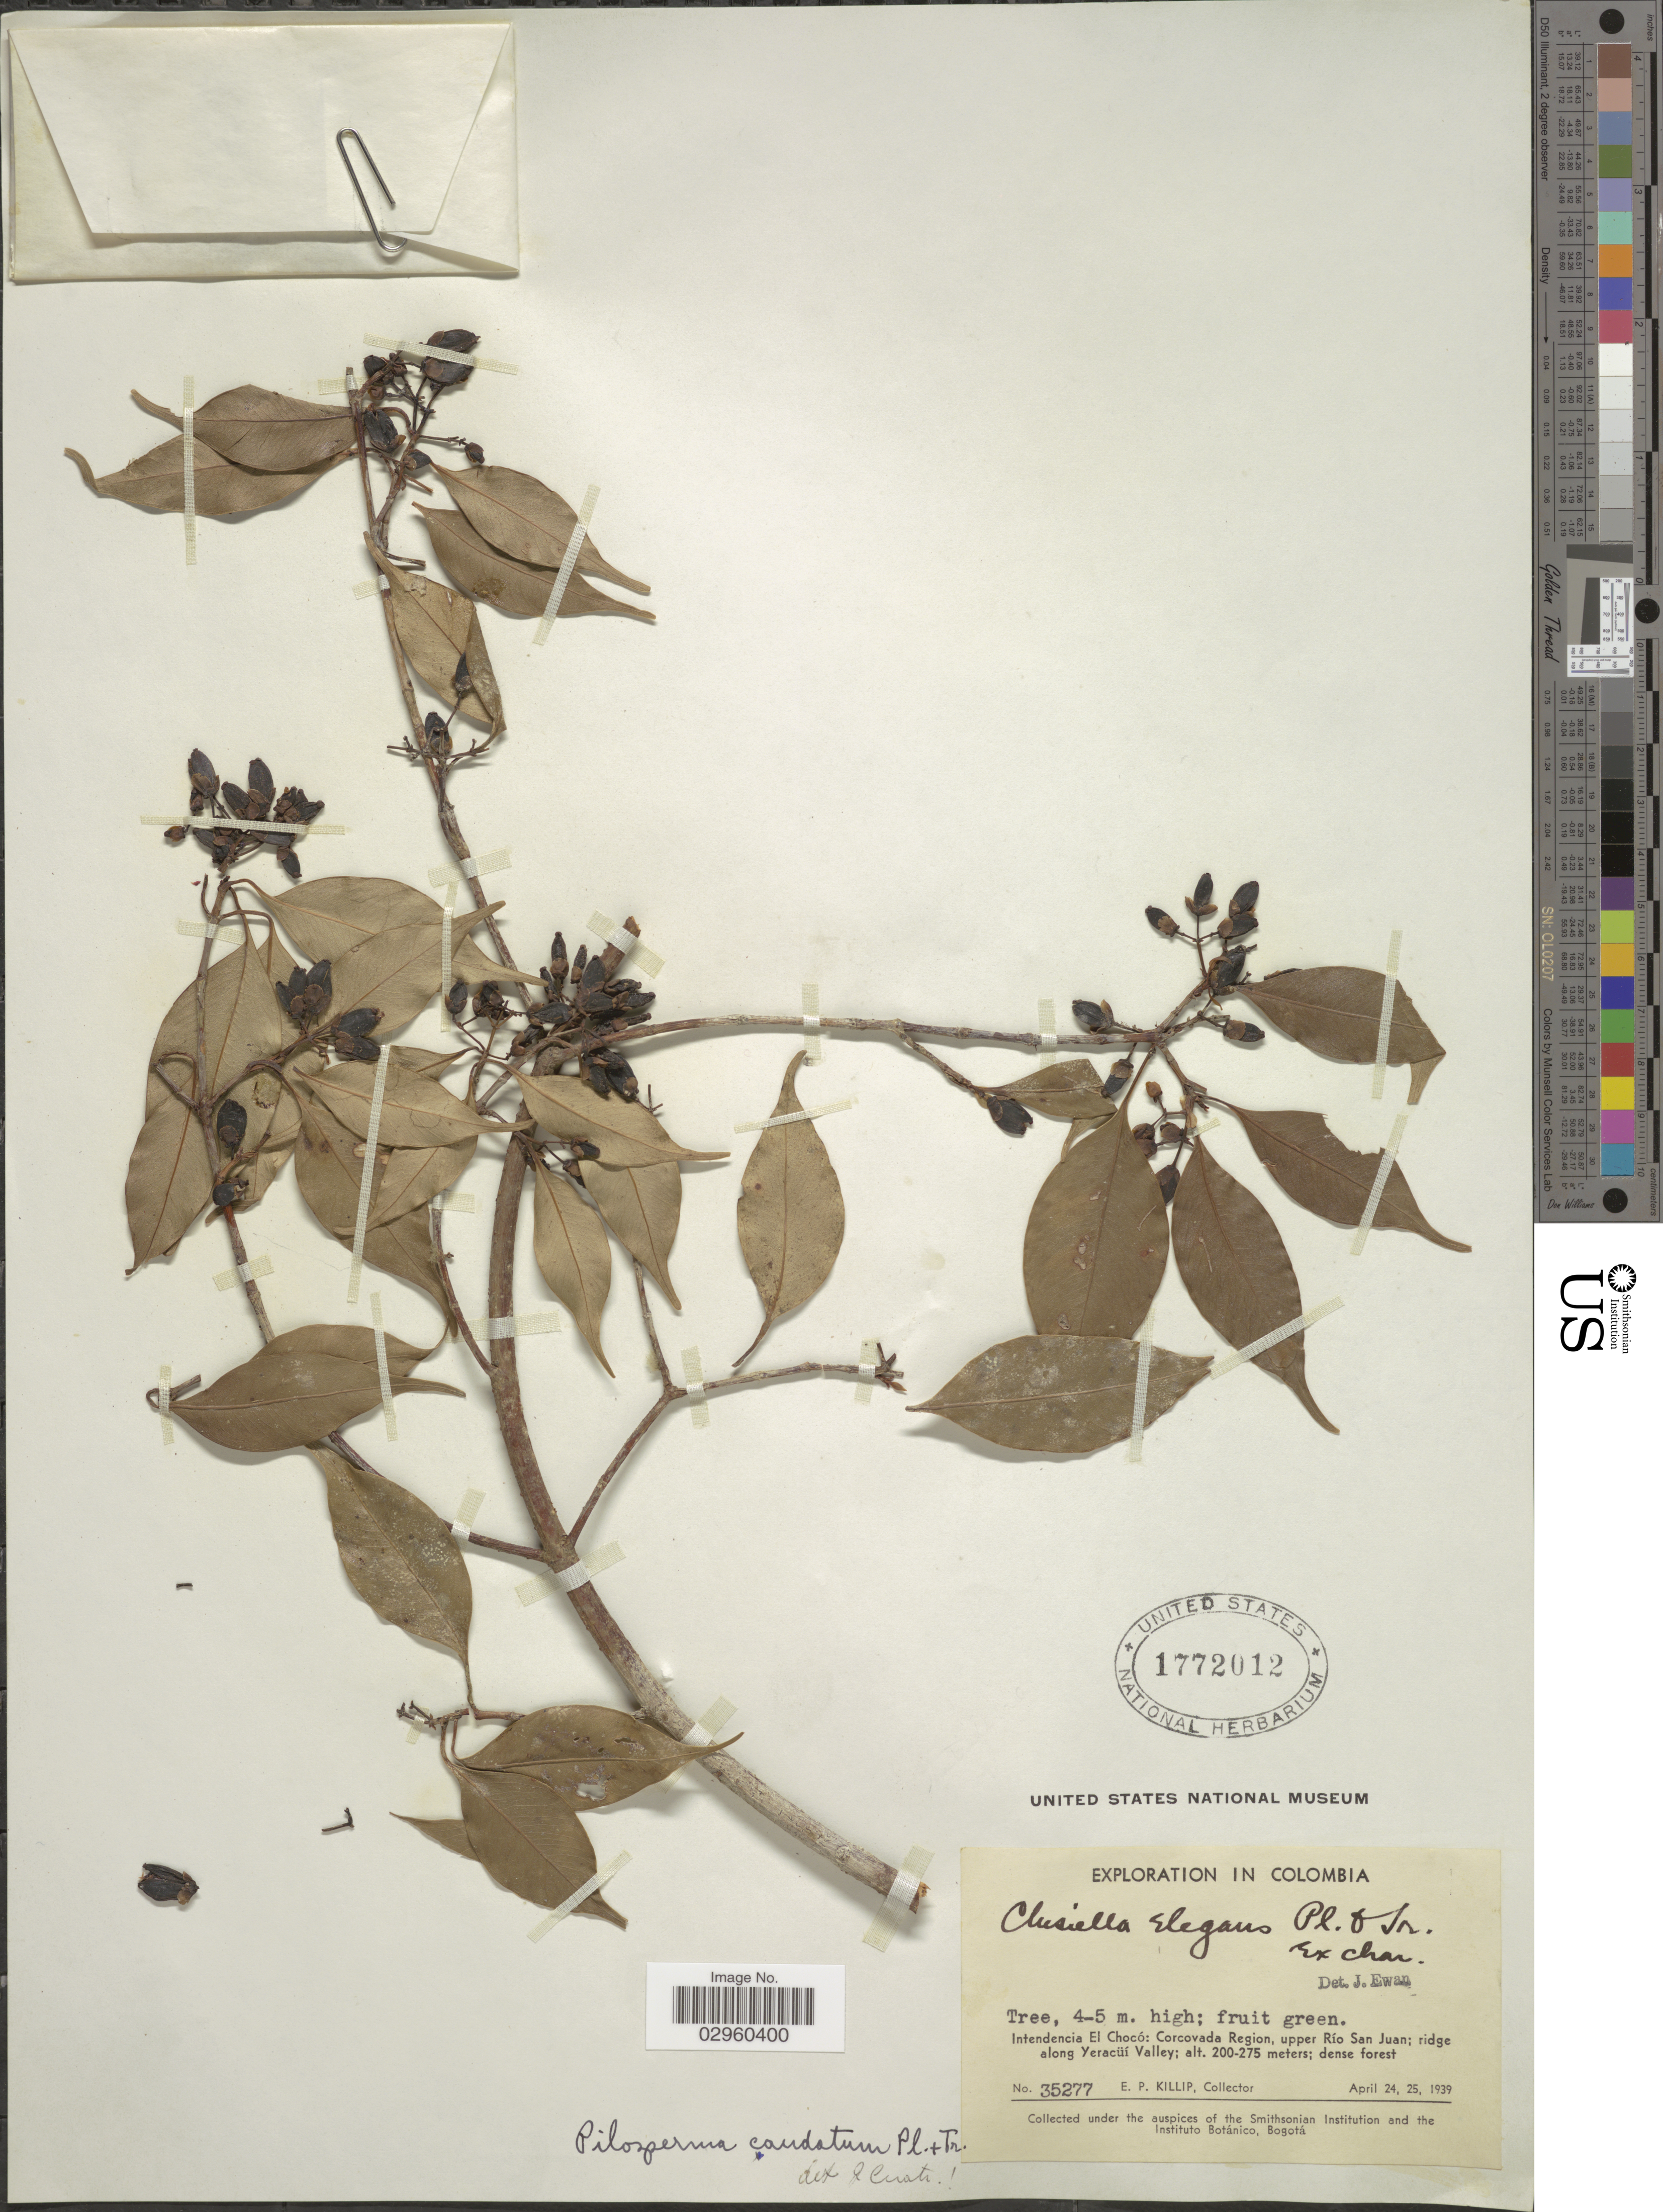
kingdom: Plantae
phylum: Tracheophyta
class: Magnoliopsida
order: Malpighiales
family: Clusiaceae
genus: Clusia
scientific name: Clusia caudata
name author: (Planch. & Triana) Pipoly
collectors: E. P. Killip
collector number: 35277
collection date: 1939-04-24/1939-04-25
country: Colombia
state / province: Chocó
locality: Intendencia El Chocó: Corcovada Region, upper Río San Juan; ridge along Yeracüí Valley.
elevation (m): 200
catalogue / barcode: US 1772012